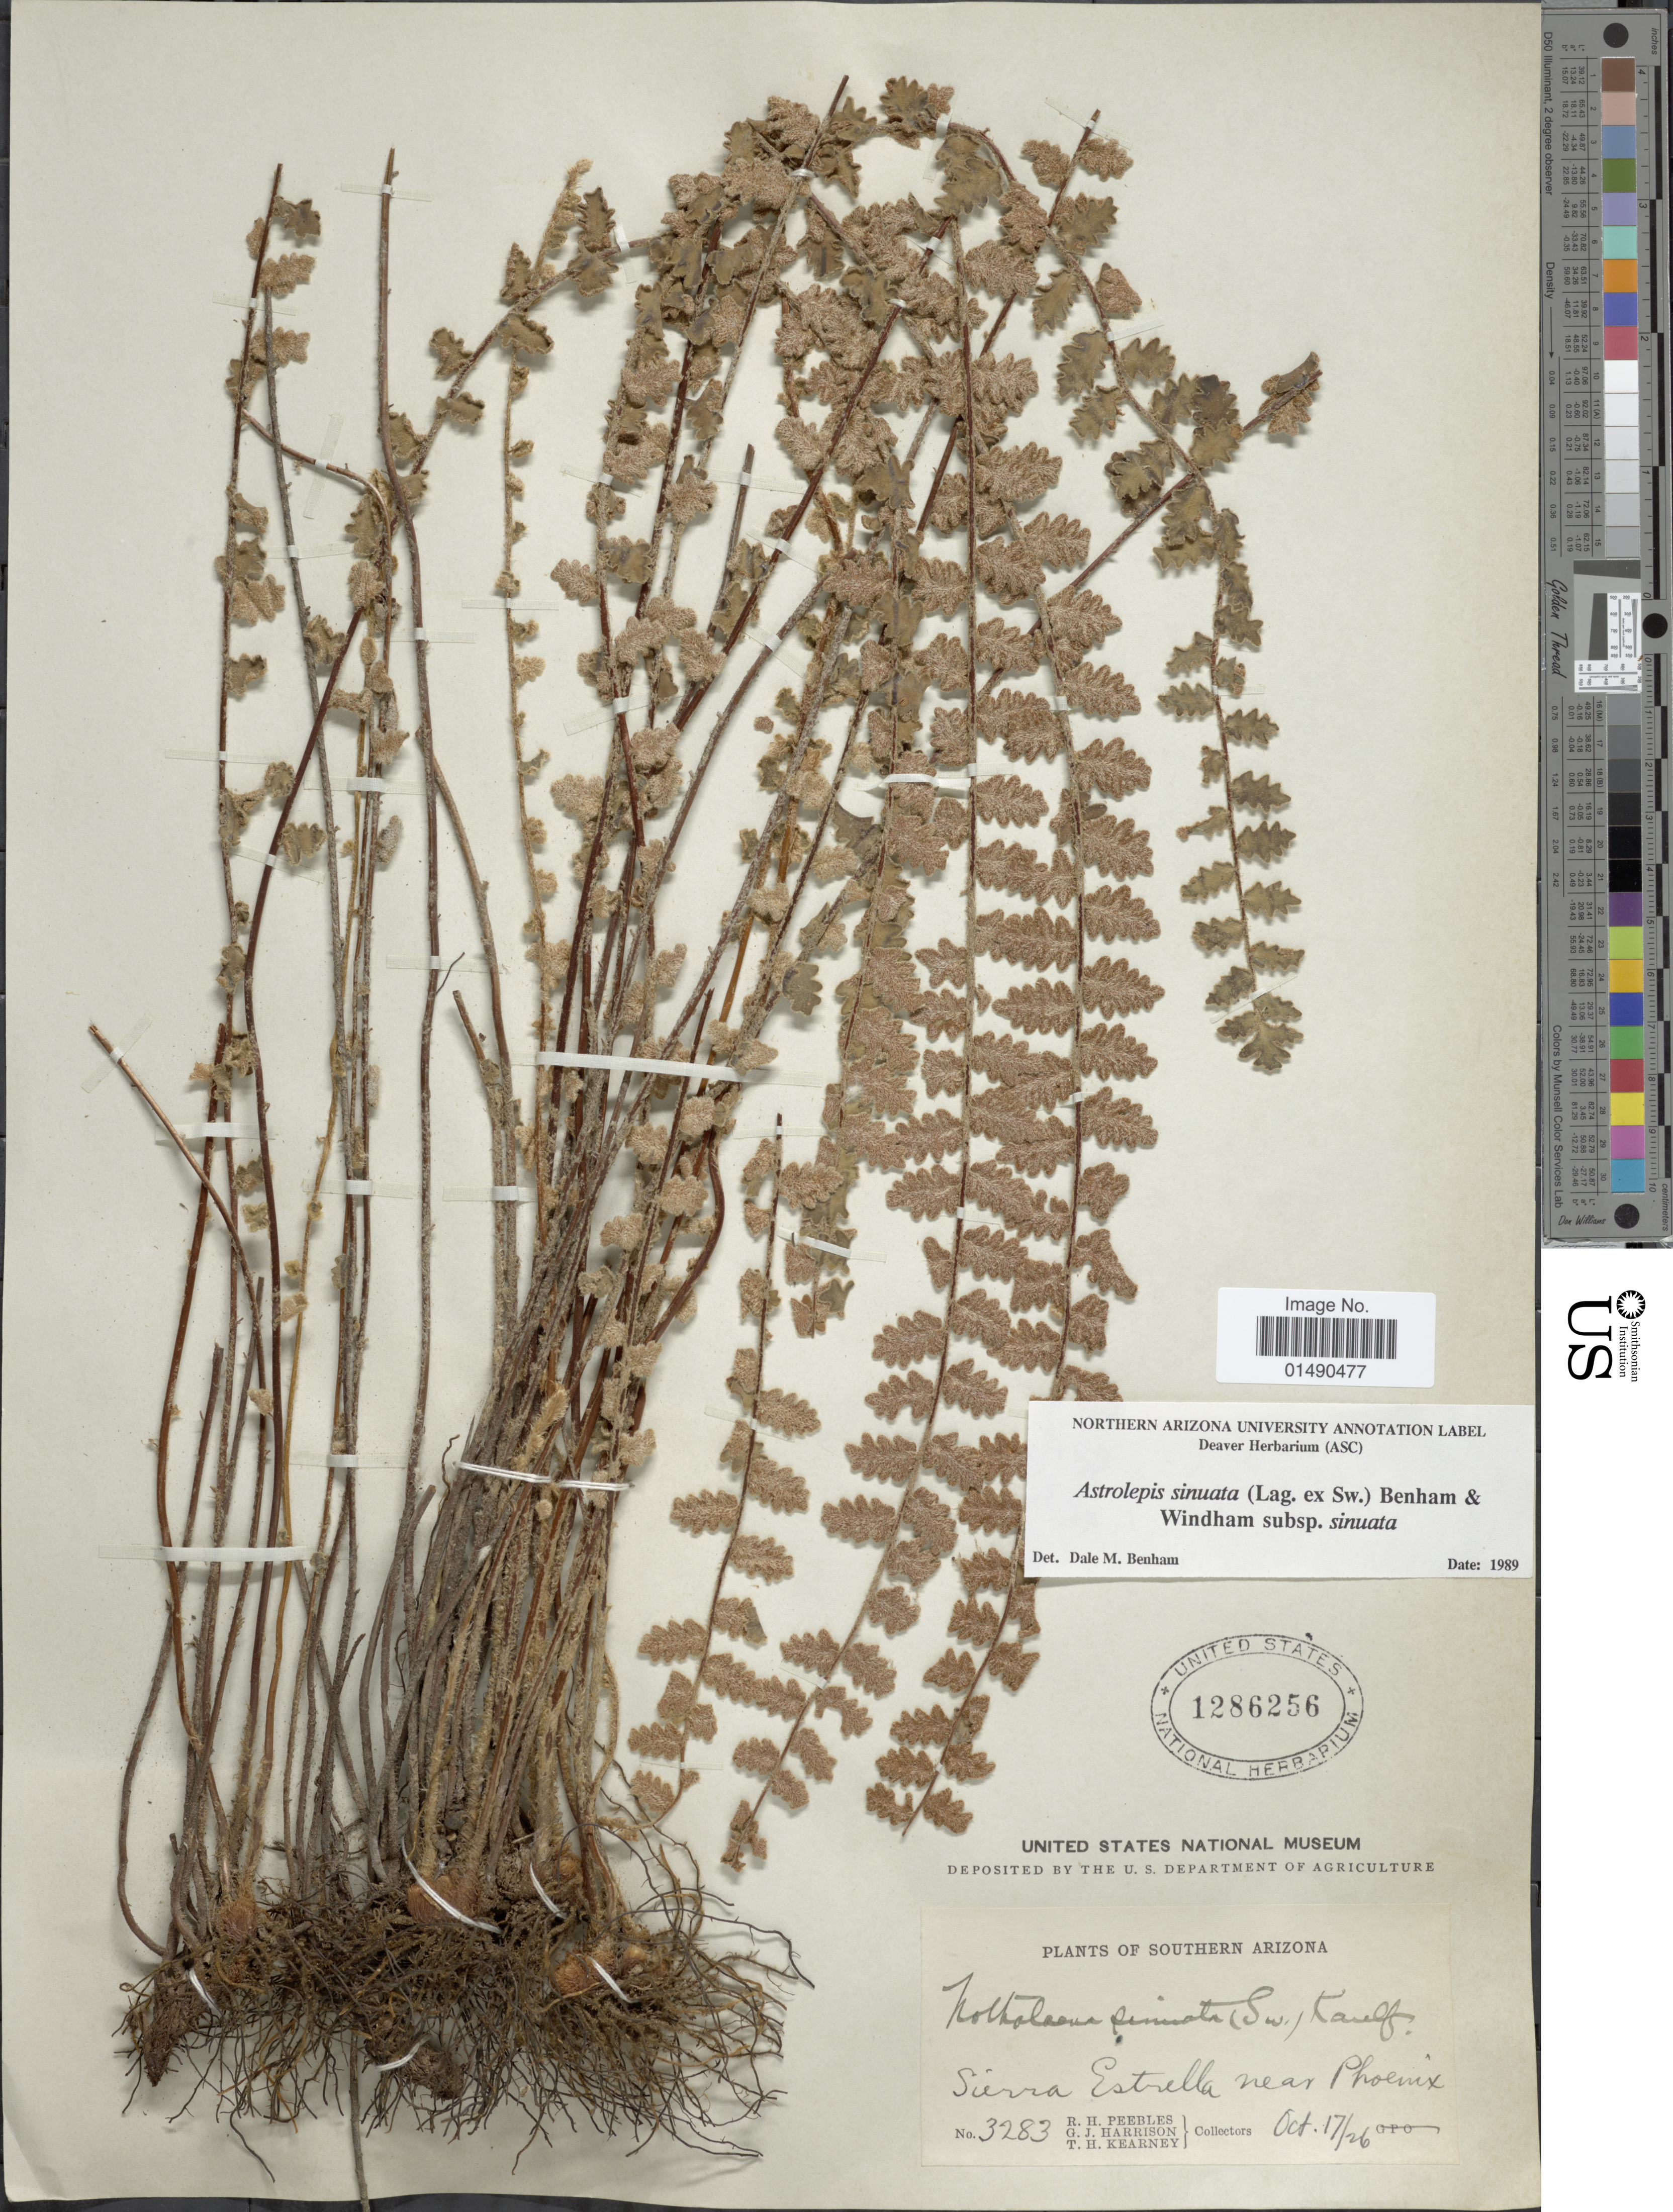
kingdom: Plantae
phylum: Tracheophyta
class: Polypodiopsida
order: Polypodiales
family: Pteridaceae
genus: Astrolepis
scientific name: Astrolepis sinuata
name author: (Lag. ex Sw.) D.M. Benham & Windham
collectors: R. H. Peebles, G. J. Harrison & T. H. Kearney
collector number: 3283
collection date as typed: Transcribed d/m/y: 17/10/26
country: United States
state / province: Arizona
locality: Southern Arizona, Sierra Estrella near Phoenix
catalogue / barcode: US 1286256